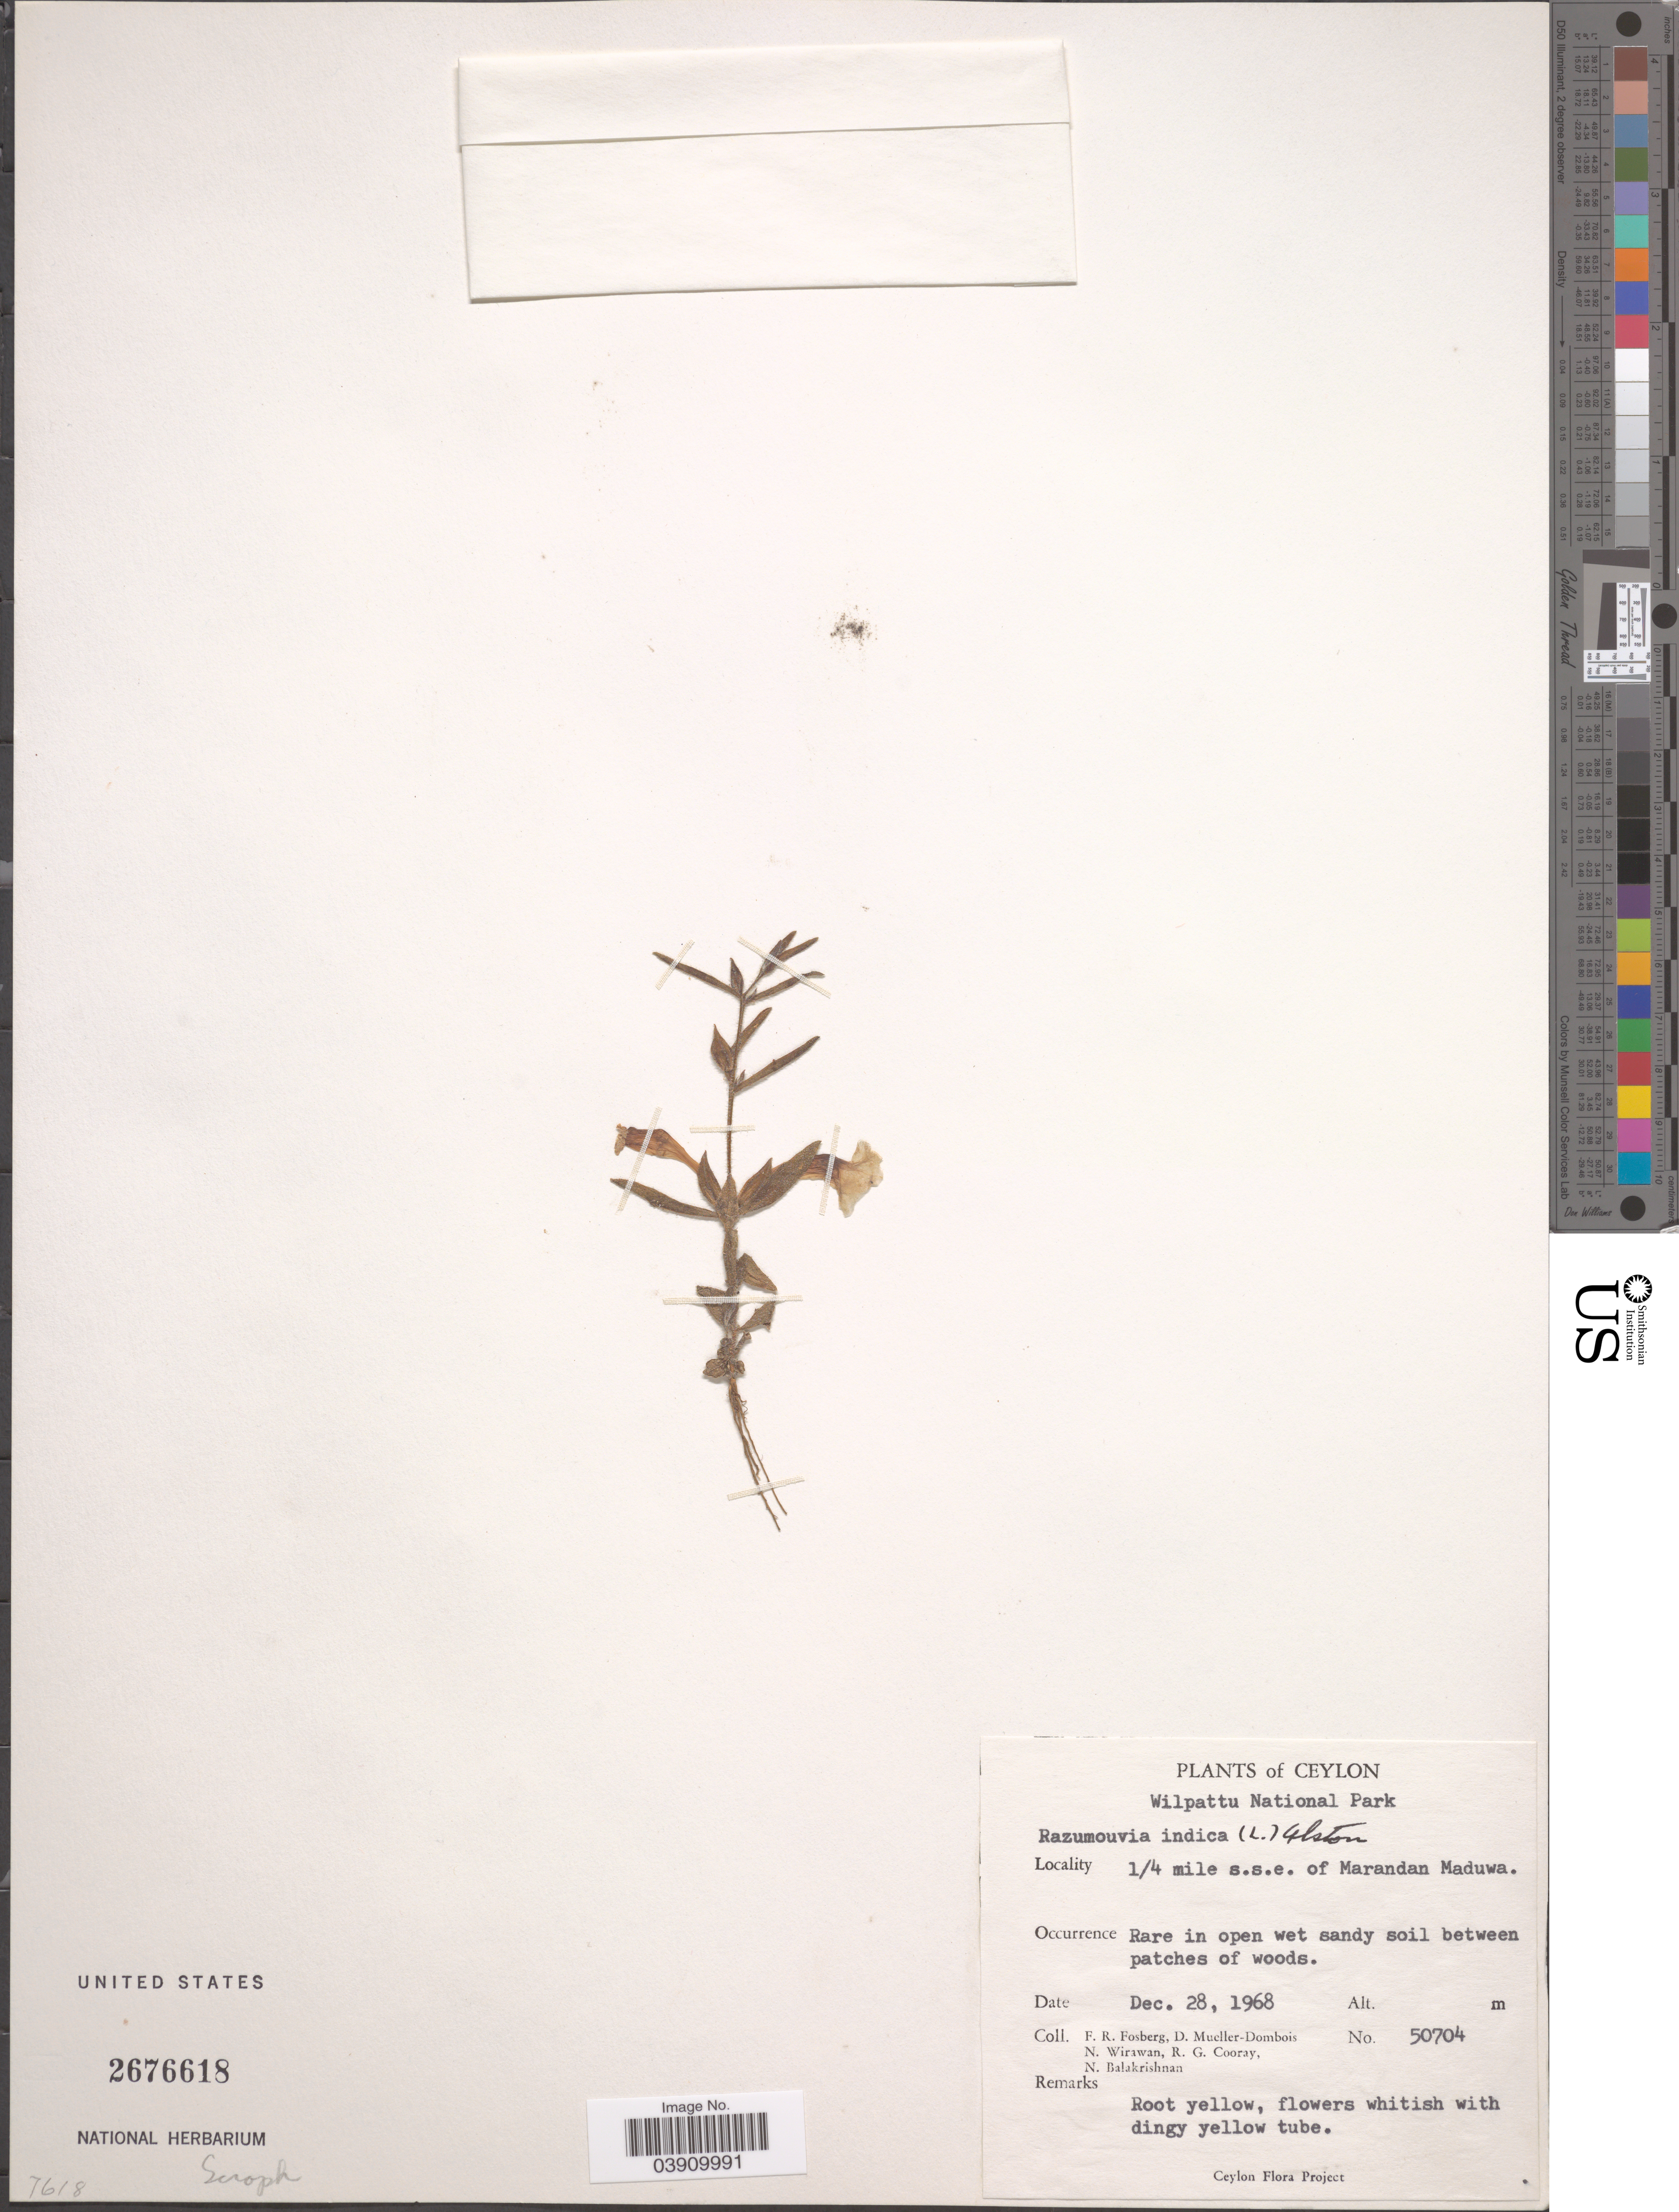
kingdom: Plantae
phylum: Tracheophyta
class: Magnoliopsida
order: Lamiales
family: Orobanchaceae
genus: Centranthera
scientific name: Centranthera indica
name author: (L.) Gamble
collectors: F. R. Fosberg, D. Meuller-Dombois, N. Wirawan, R. Cooray & N. Balakrishnan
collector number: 50704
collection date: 1968-12-28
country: Sri Lanka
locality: Ceylon. Wilpattu National Park. ¼ mile s.s.e. of Marandan Maduwa.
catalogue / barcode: US 2676618